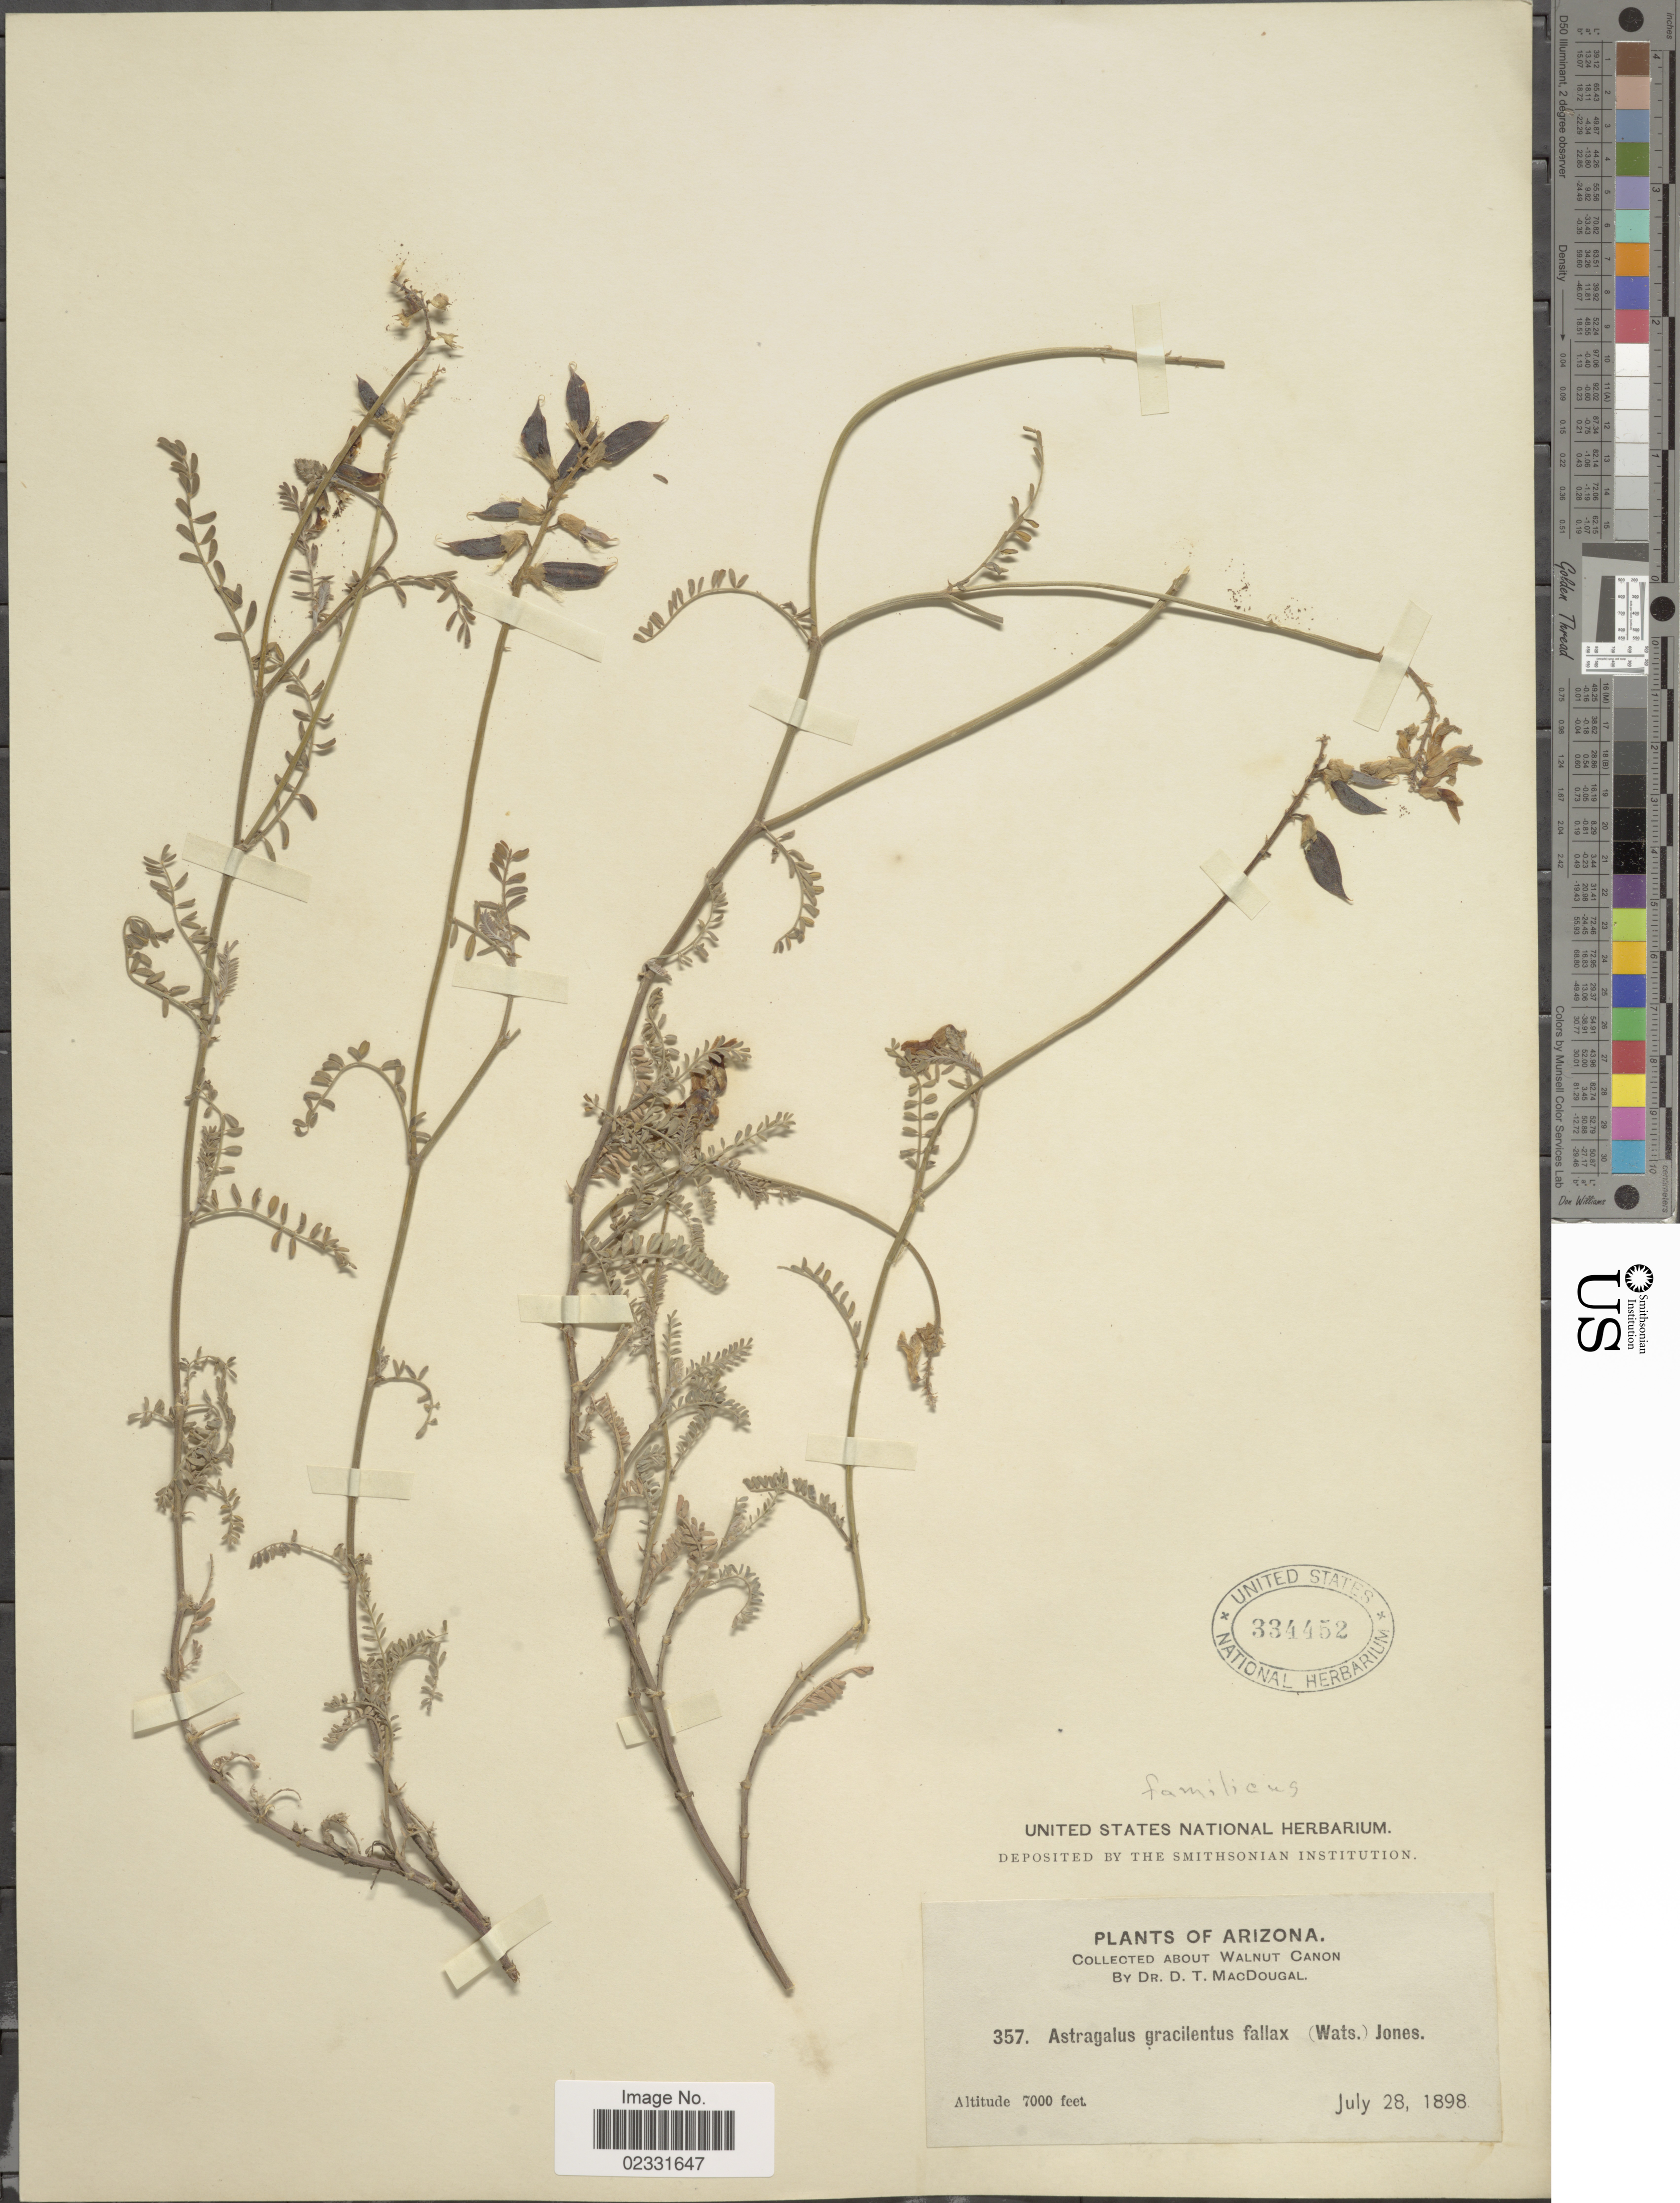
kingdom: Plantae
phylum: Tracheophyta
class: Magnoliopsida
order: Fabales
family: Fabaceae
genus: Astragalus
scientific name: Astragalus hallii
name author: A. Gray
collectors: D. T. MacDougal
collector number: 357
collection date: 1898-07-28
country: United States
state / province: Arizona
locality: About Walnut Canon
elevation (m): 2134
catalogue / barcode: US 334452